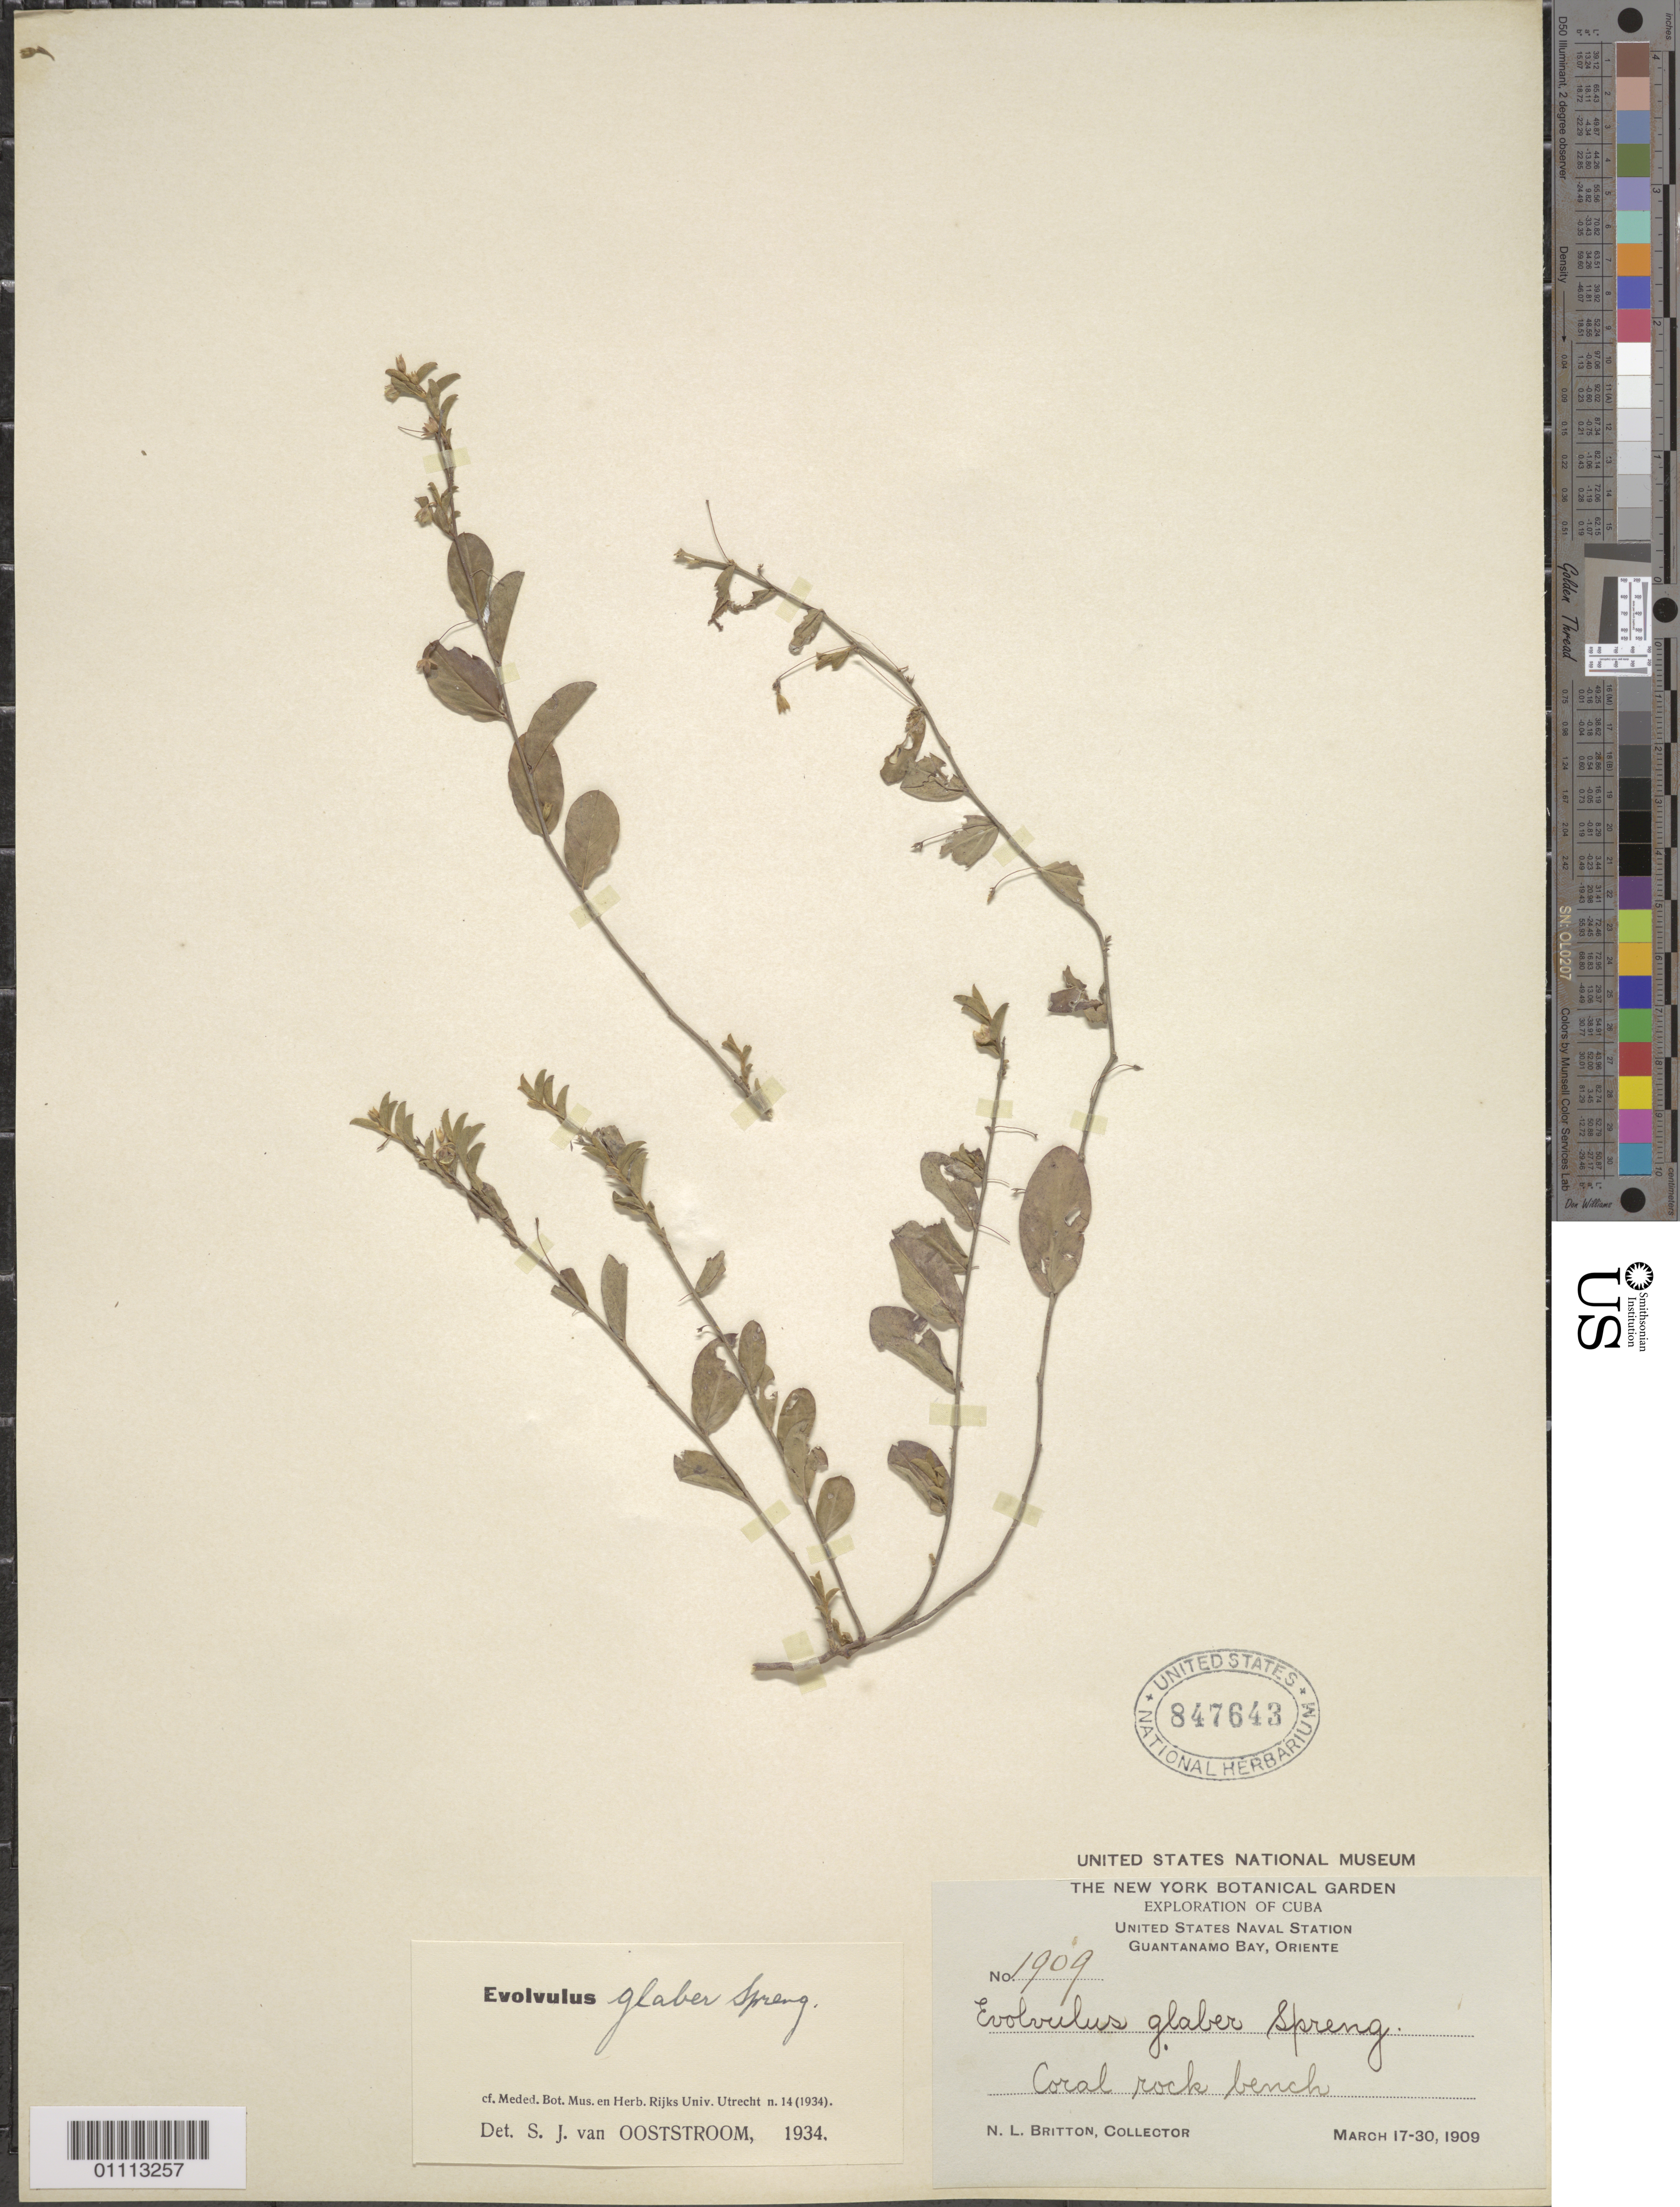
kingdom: Plantae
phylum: Tracheophyta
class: Magnoliopsida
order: Solanales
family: Convolvulaceae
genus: Evolvulus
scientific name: Evolvulus convolvuloides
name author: (Willd. ex Schult.) Stearn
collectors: N. Britton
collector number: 1909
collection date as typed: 17 Mar 1909 to 30 Mar 1909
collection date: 1909-03-17/1909-03-30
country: Cuba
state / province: Guantánamo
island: Cuba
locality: United States Naval Station, Guantánamo Bay Coral rock bench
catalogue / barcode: US 847643